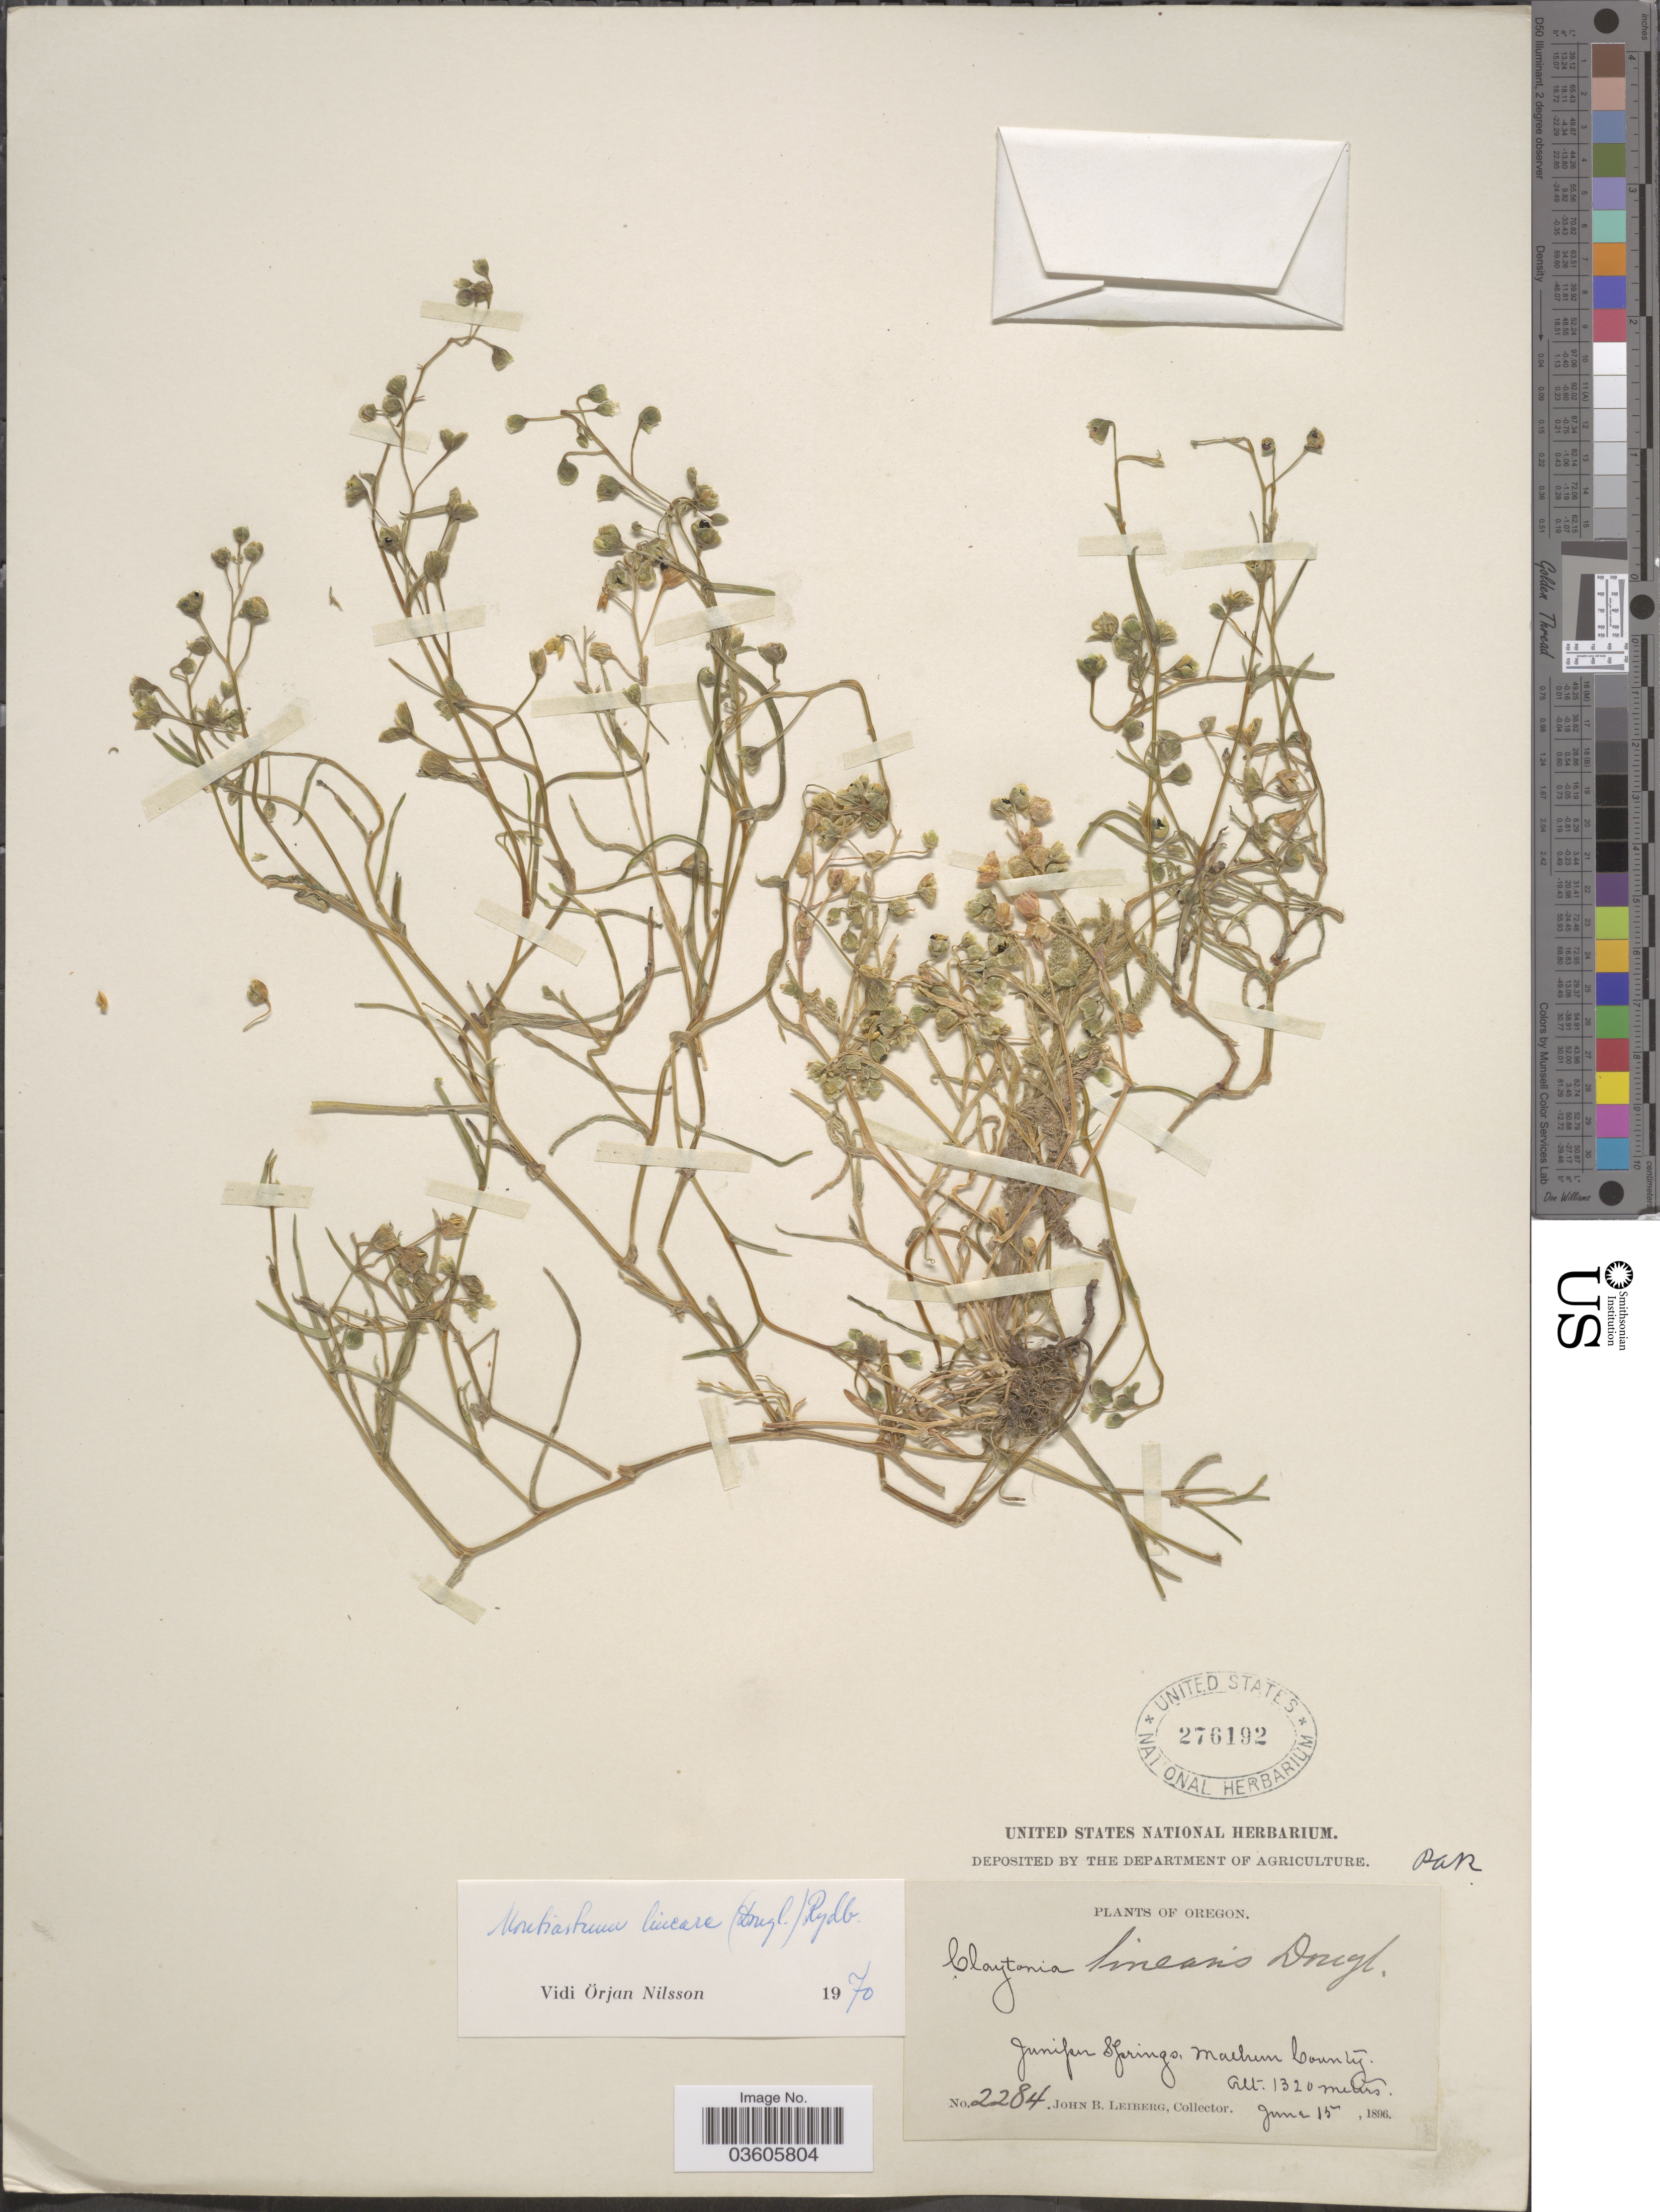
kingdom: Plantae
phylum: Tracheophyta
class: Magnoliopsida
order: Caryophyllales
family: Montiaceae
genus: Montia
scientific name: Montia linearis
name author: (Douglas) Greene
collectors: J. B. Leiberg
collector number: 2284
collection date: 1896-07-15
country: United States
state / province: Oregon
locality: Juniper Springs, Malheur County.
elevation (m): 1320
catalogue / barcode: US 276192